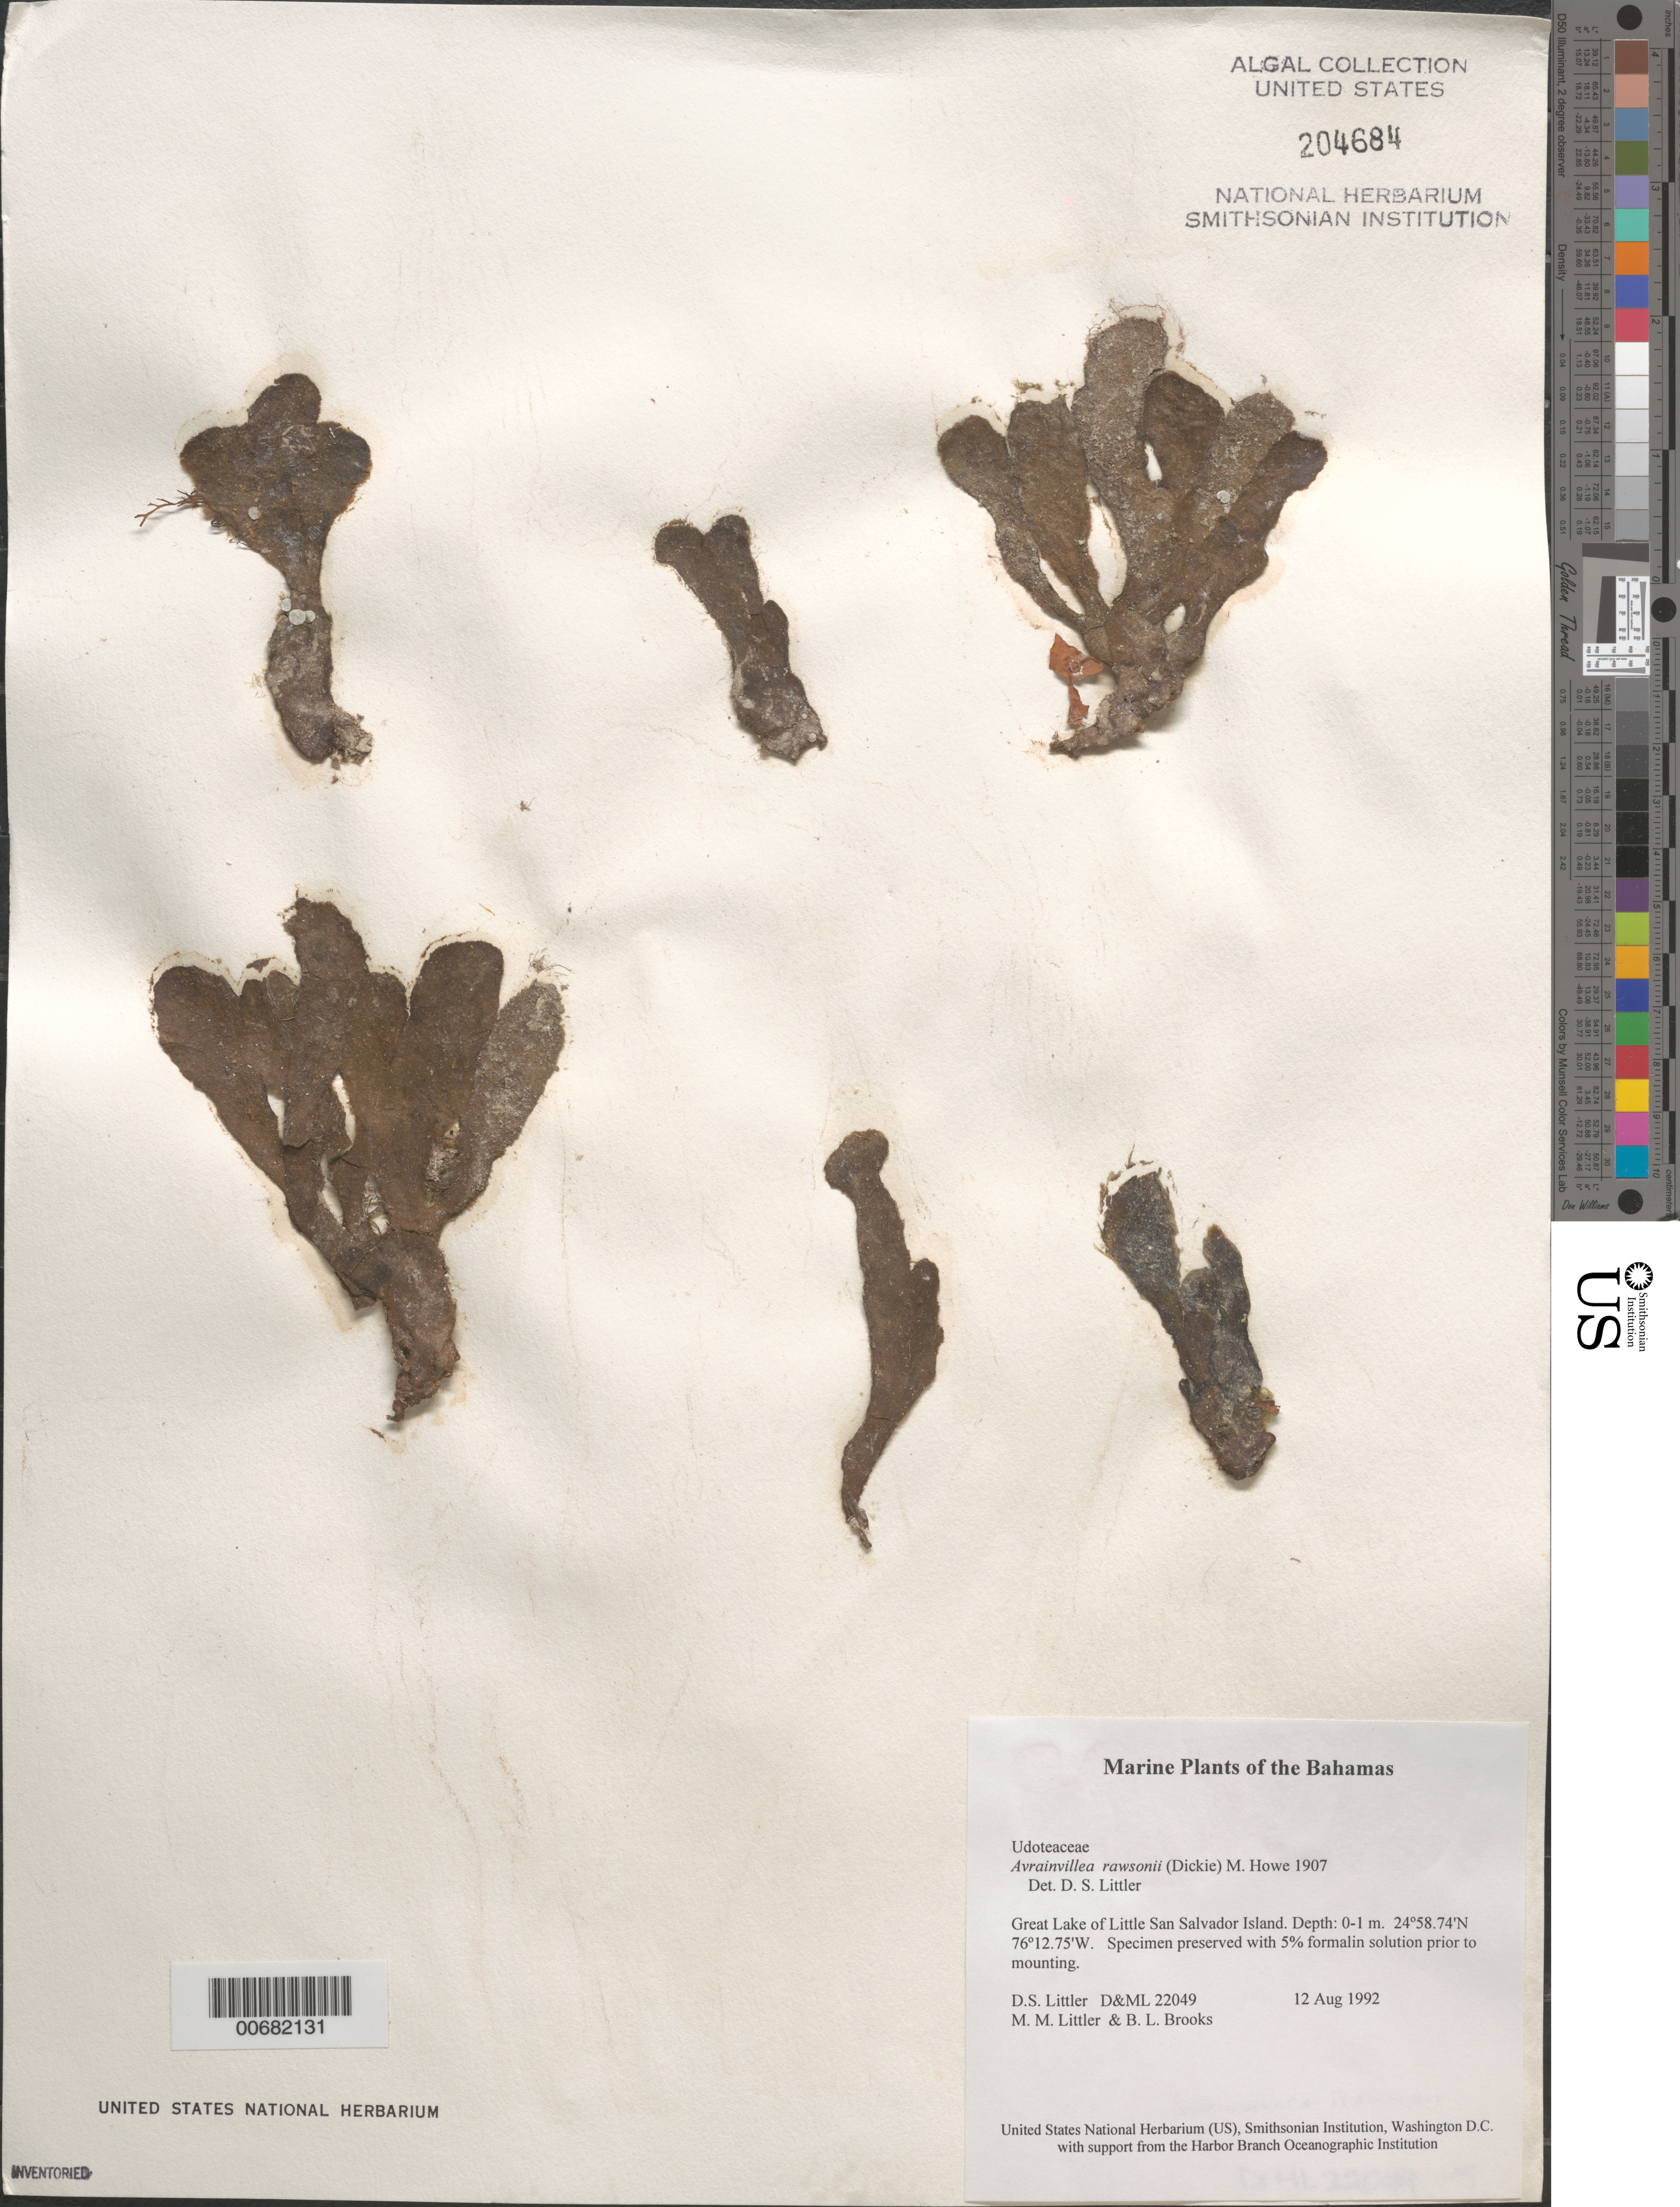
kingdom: Plantae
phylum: Chlorophyta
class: Ulvophyceae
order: Bryopsidales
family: Dichotomosiphonaceae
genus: Avrainvillea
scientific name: Avrainvillea rawsonii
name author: (Dickie) M. Howe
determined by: Littler, D. S.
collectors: D. S. Littler, M. M. Littler & B. Brooks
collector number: D&ML 22049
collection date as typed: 12 Aug 1992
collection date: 1992-08-12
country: Bahamas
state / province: San Salvador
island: Little San Salvador Island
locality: Great Lake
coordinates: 24 58.74' N, 76 12.75' W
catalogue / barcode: US 204684